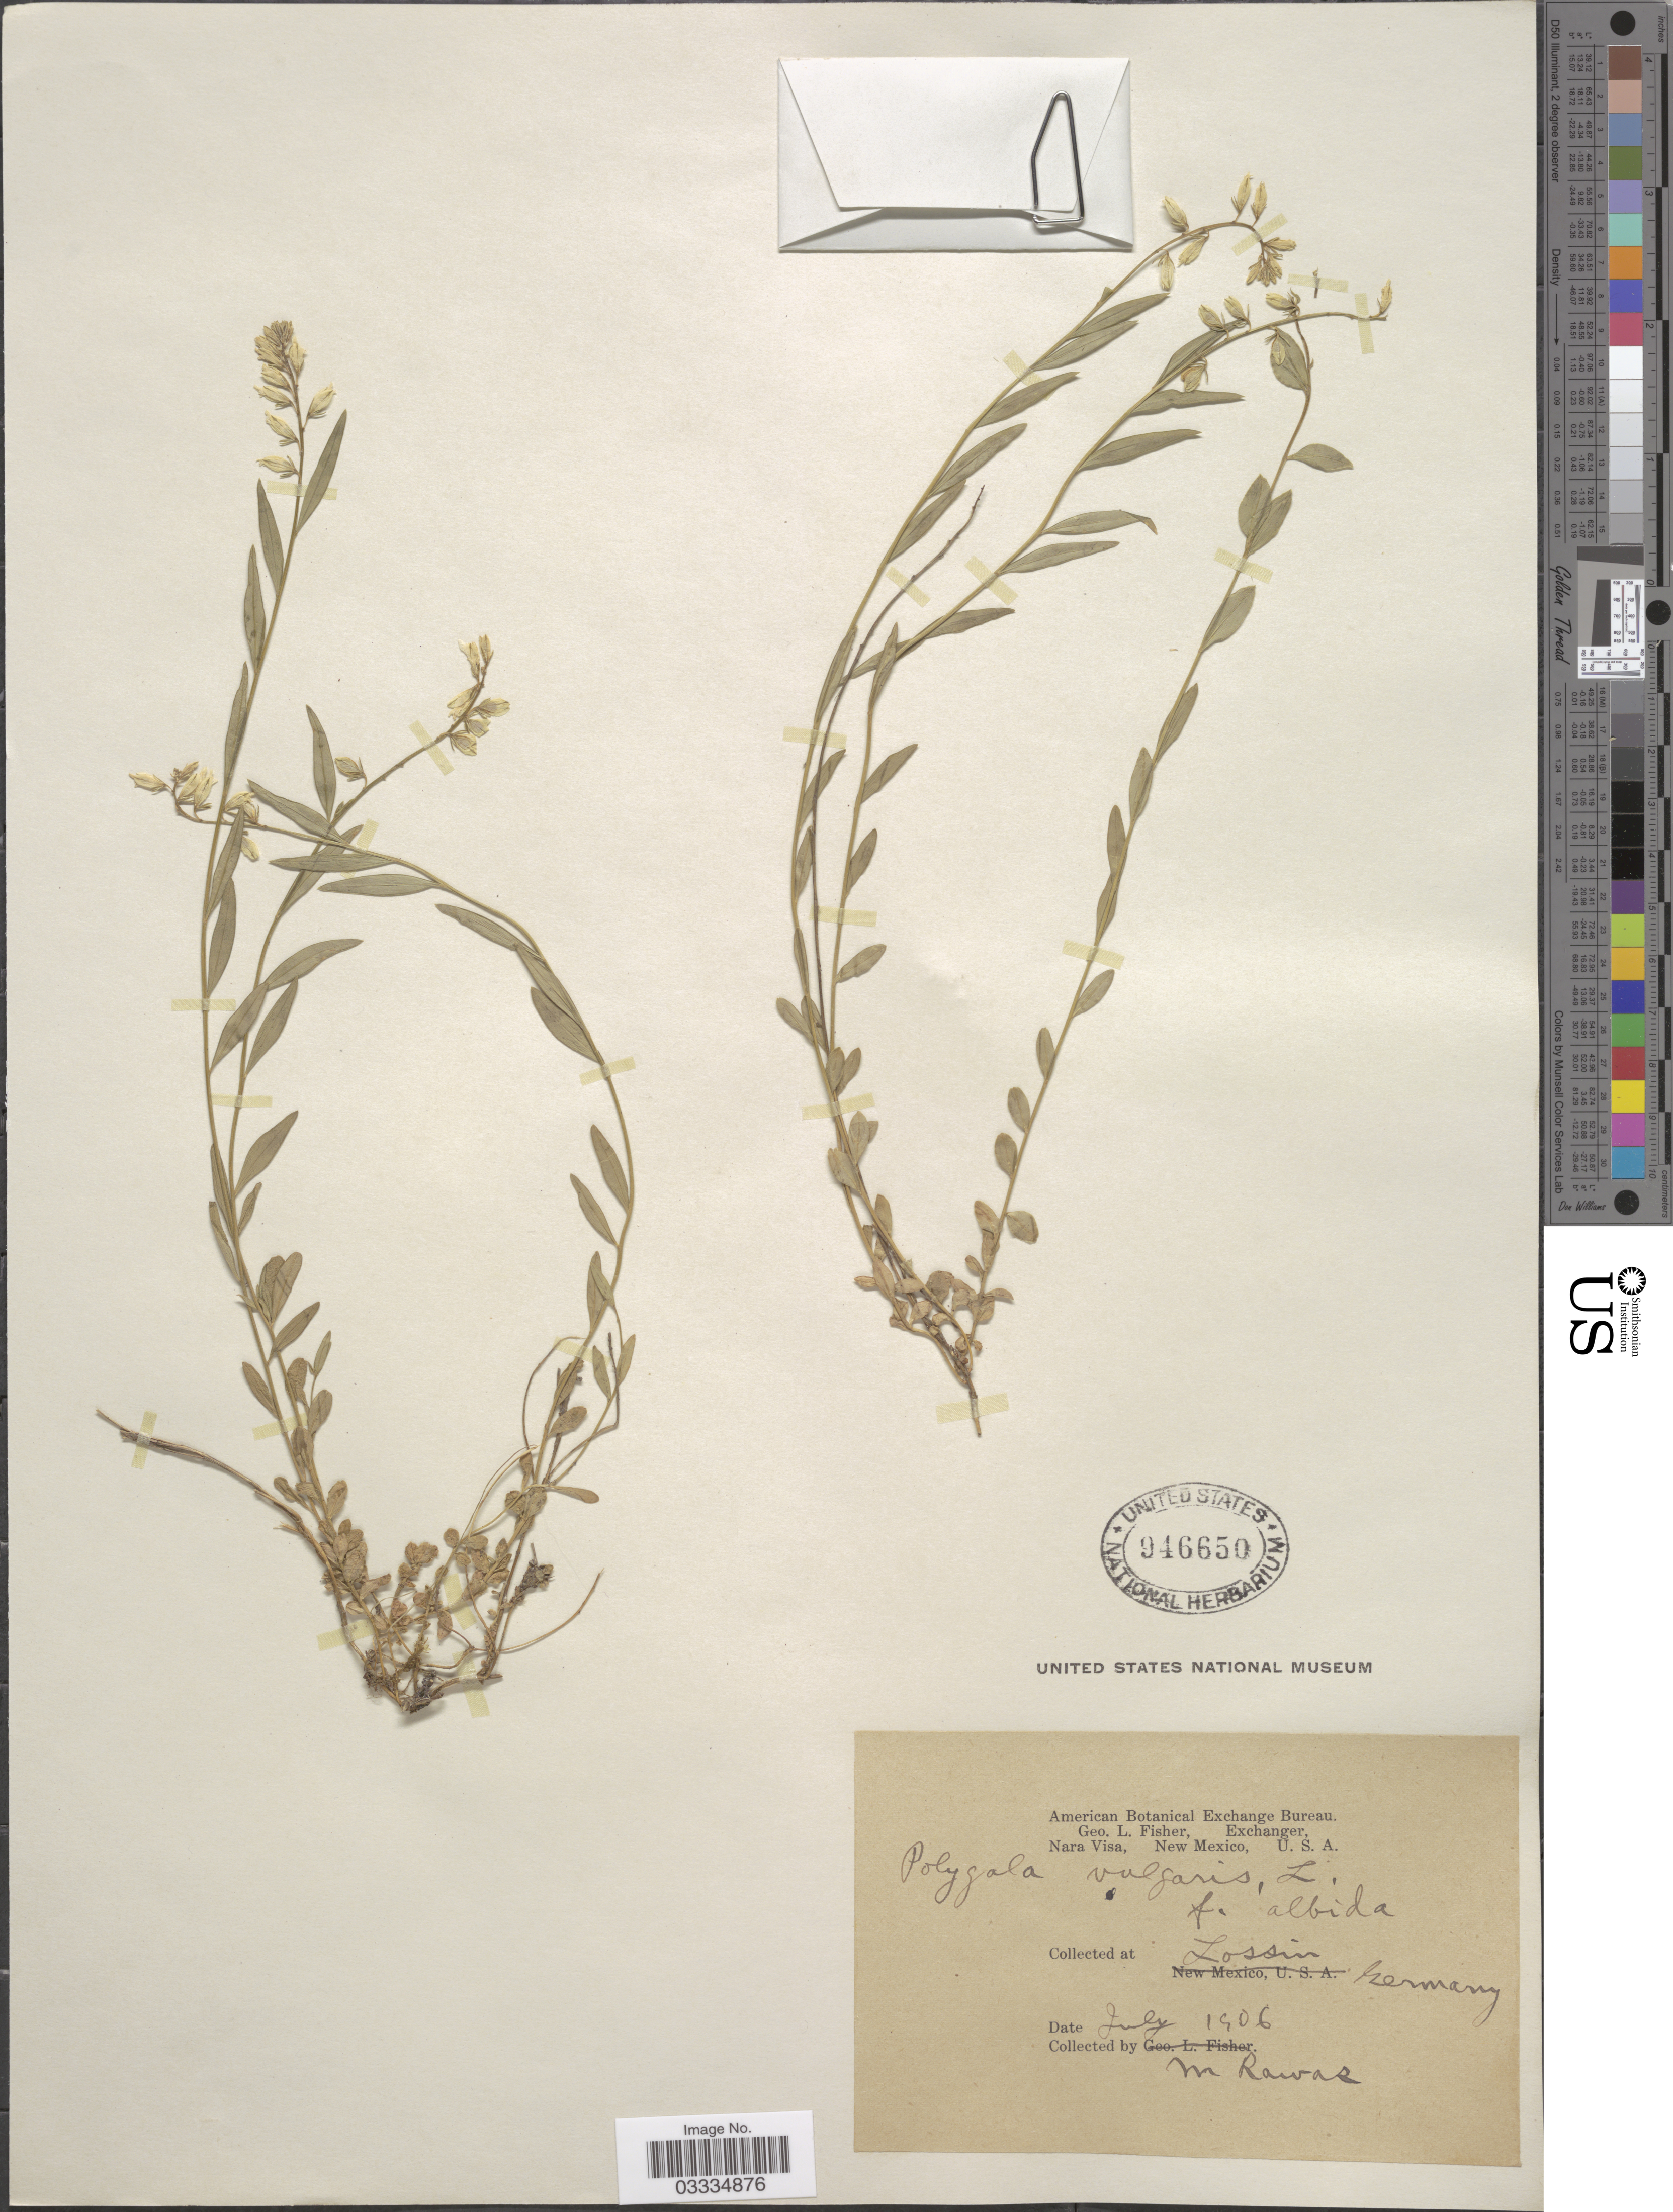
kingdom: Plantae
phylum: Tracheophyta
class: Magnoliopsida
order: Fabales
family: Polygalaceae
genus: Polygala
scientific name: Polygala vulgaris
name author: L.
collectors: M. Rawas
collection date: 1906-07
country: Germany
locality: Lossin.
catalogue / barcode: US 946650